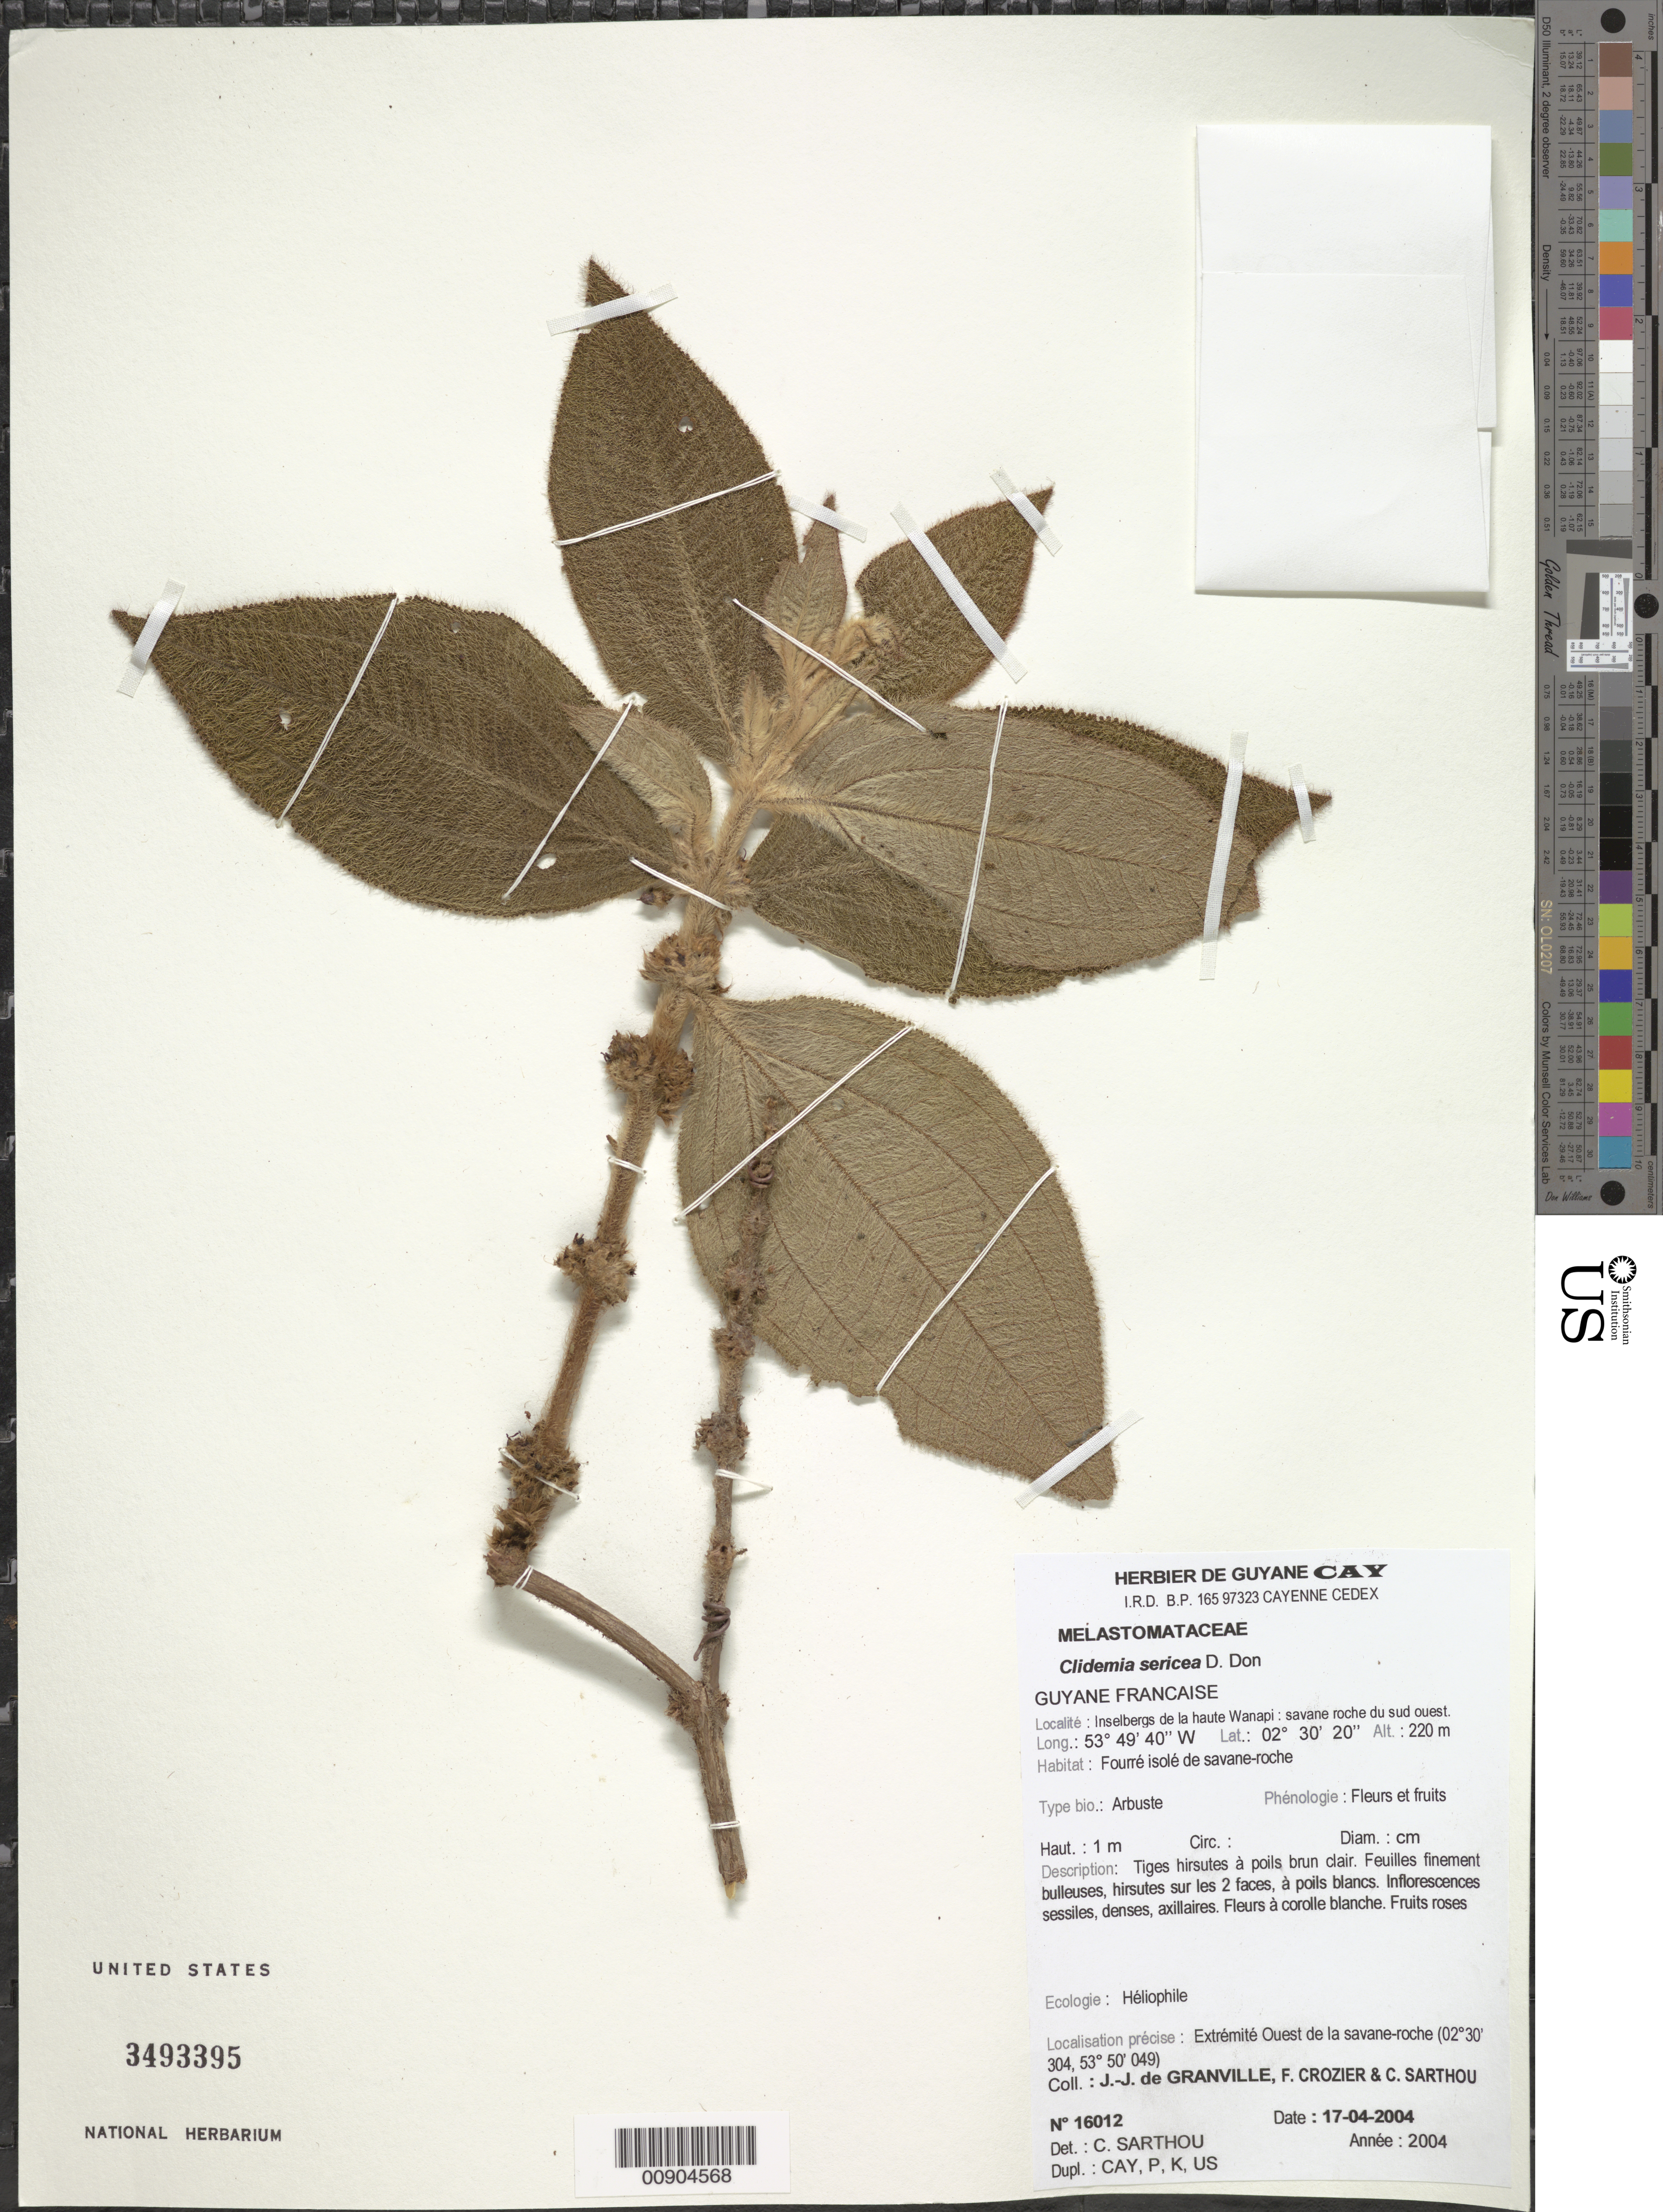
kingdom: Plantae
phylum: Tracheophyta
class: Magnoliopsida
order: Myrtales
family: Melastomataceae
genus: Clidemia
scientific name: Clidemia sericea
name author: D. Don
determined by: Sarthou, C.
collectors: J.-J. de Granville, F. Crozier & C. Sarthou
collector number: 16012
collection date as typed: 17-Apr-04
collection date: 2004-04-17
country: French Guiana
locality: Inselbergs de la haute Wanapi, extrémité ouest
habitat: Fourré isolé de savane roche; héliophile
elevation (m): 220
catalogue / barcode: US 3493395